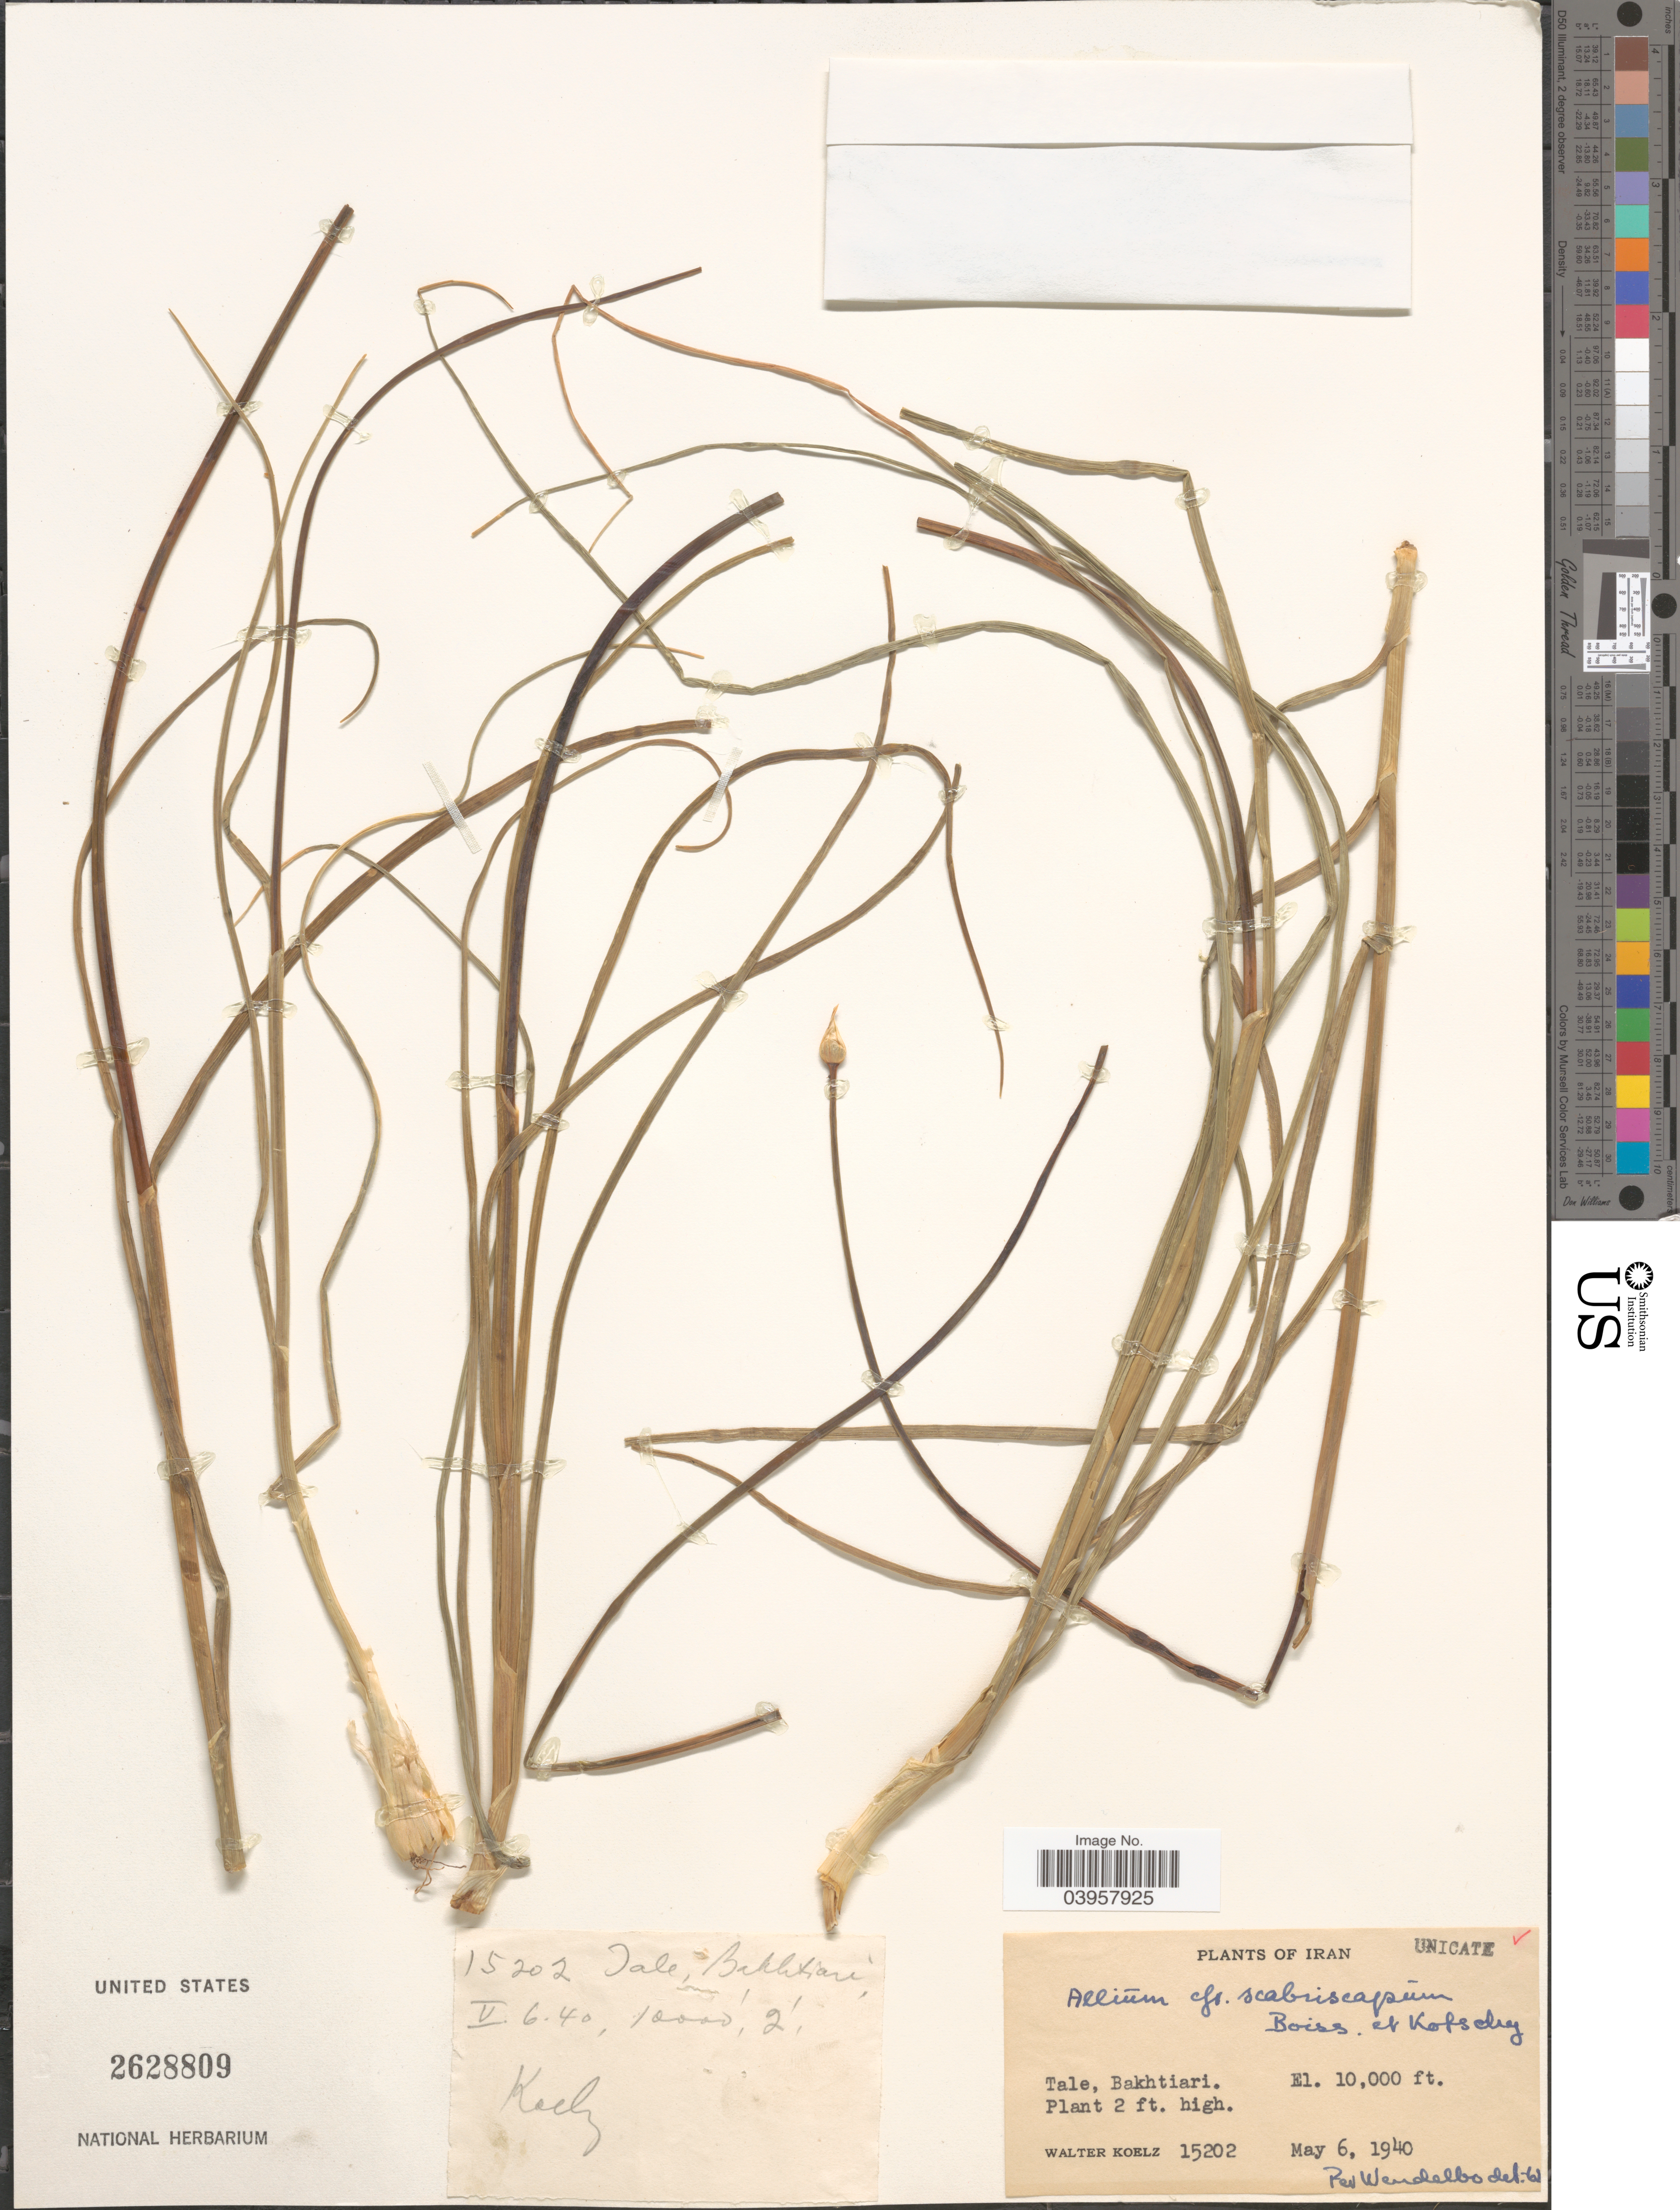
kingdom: Plantae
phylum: Tracheophyta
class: Liliopsida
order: Asparagales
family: Amaryllidaceae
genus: Allium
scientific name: Allium scabriscapum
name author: Boiss.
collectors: W. N. Koelz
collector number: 15202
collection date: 1940-05-06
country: Iran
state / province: Chahar Mahaal and Bakhtiari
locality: Tale, Bakhtiari.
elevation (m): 3048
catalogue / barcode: US 2628809